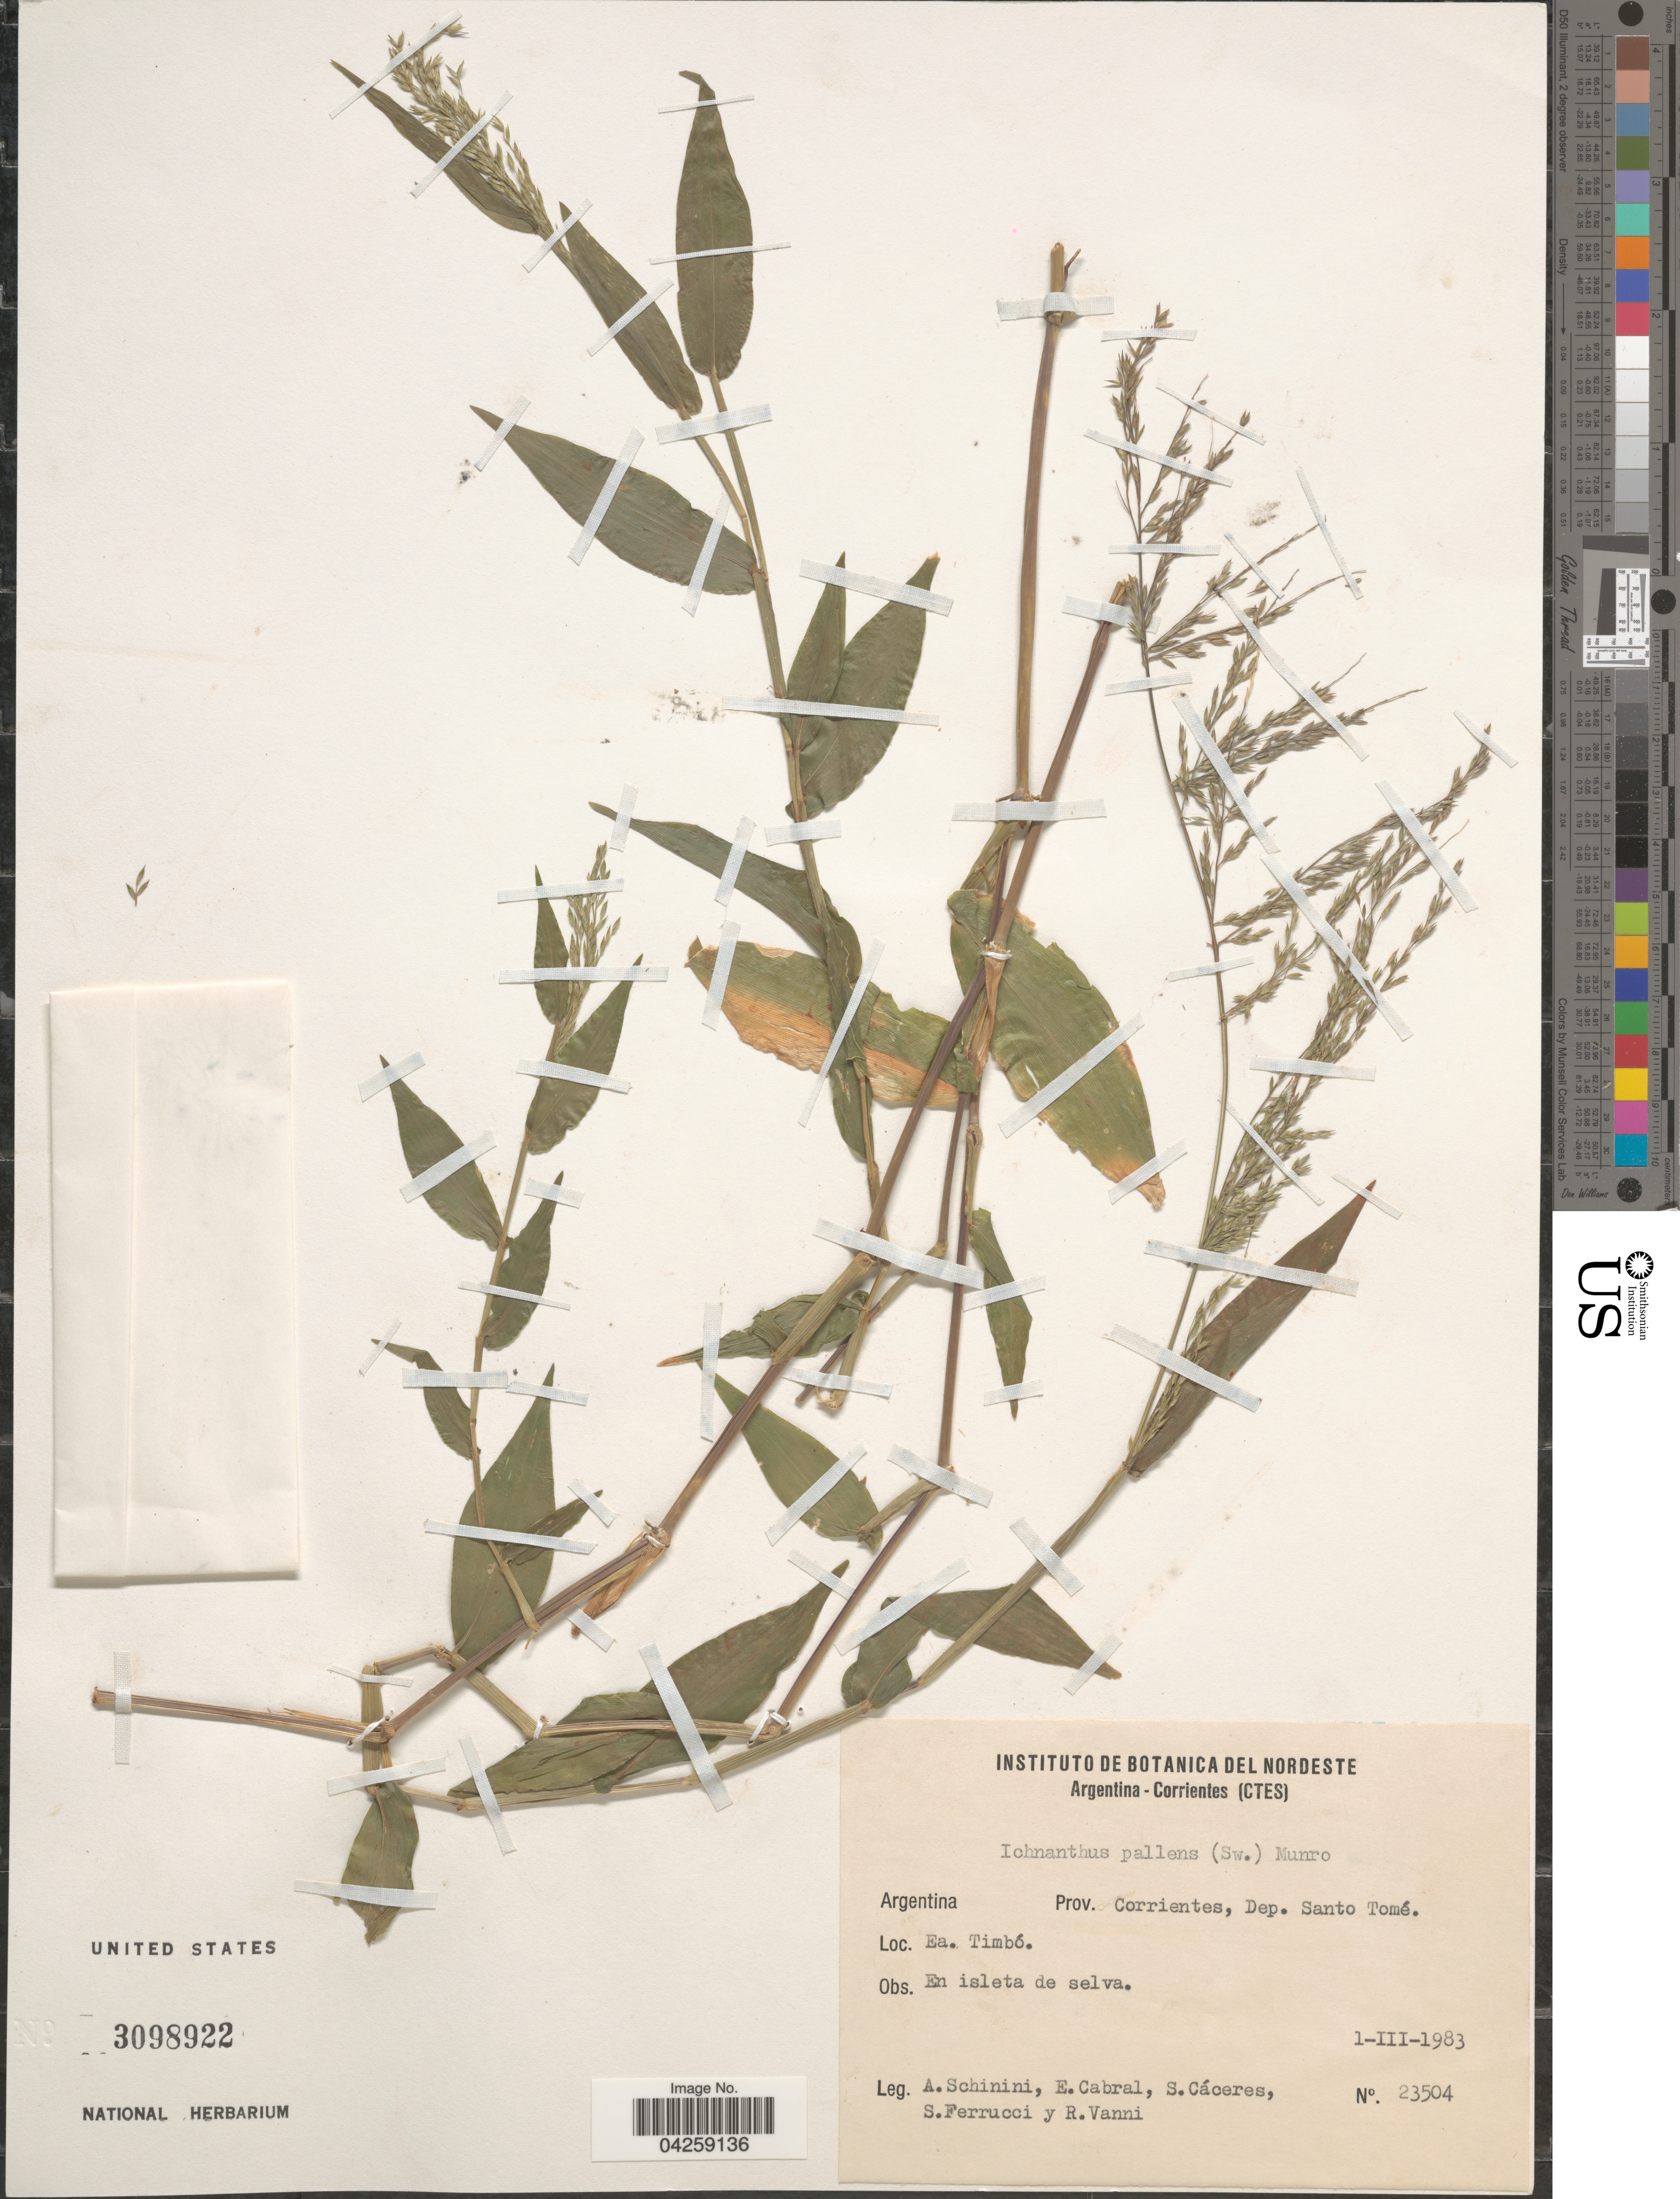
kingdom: Plantae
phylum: Tracheophyta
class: Liliopsida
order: Poales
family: Poaceae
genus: Ichnanthus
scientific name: Ichnanthus pallens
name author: (Sw.) Munro ex Benth.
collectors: A. Schinini, E. Cabral, S. Cáceres, S. Ferrucci & R. Vanni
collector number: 23504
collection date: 1983-03-01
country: Argentina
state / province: Corrientes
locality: Dep. Santo Tomé. Ea. Timbó.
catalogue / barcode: US 3098922